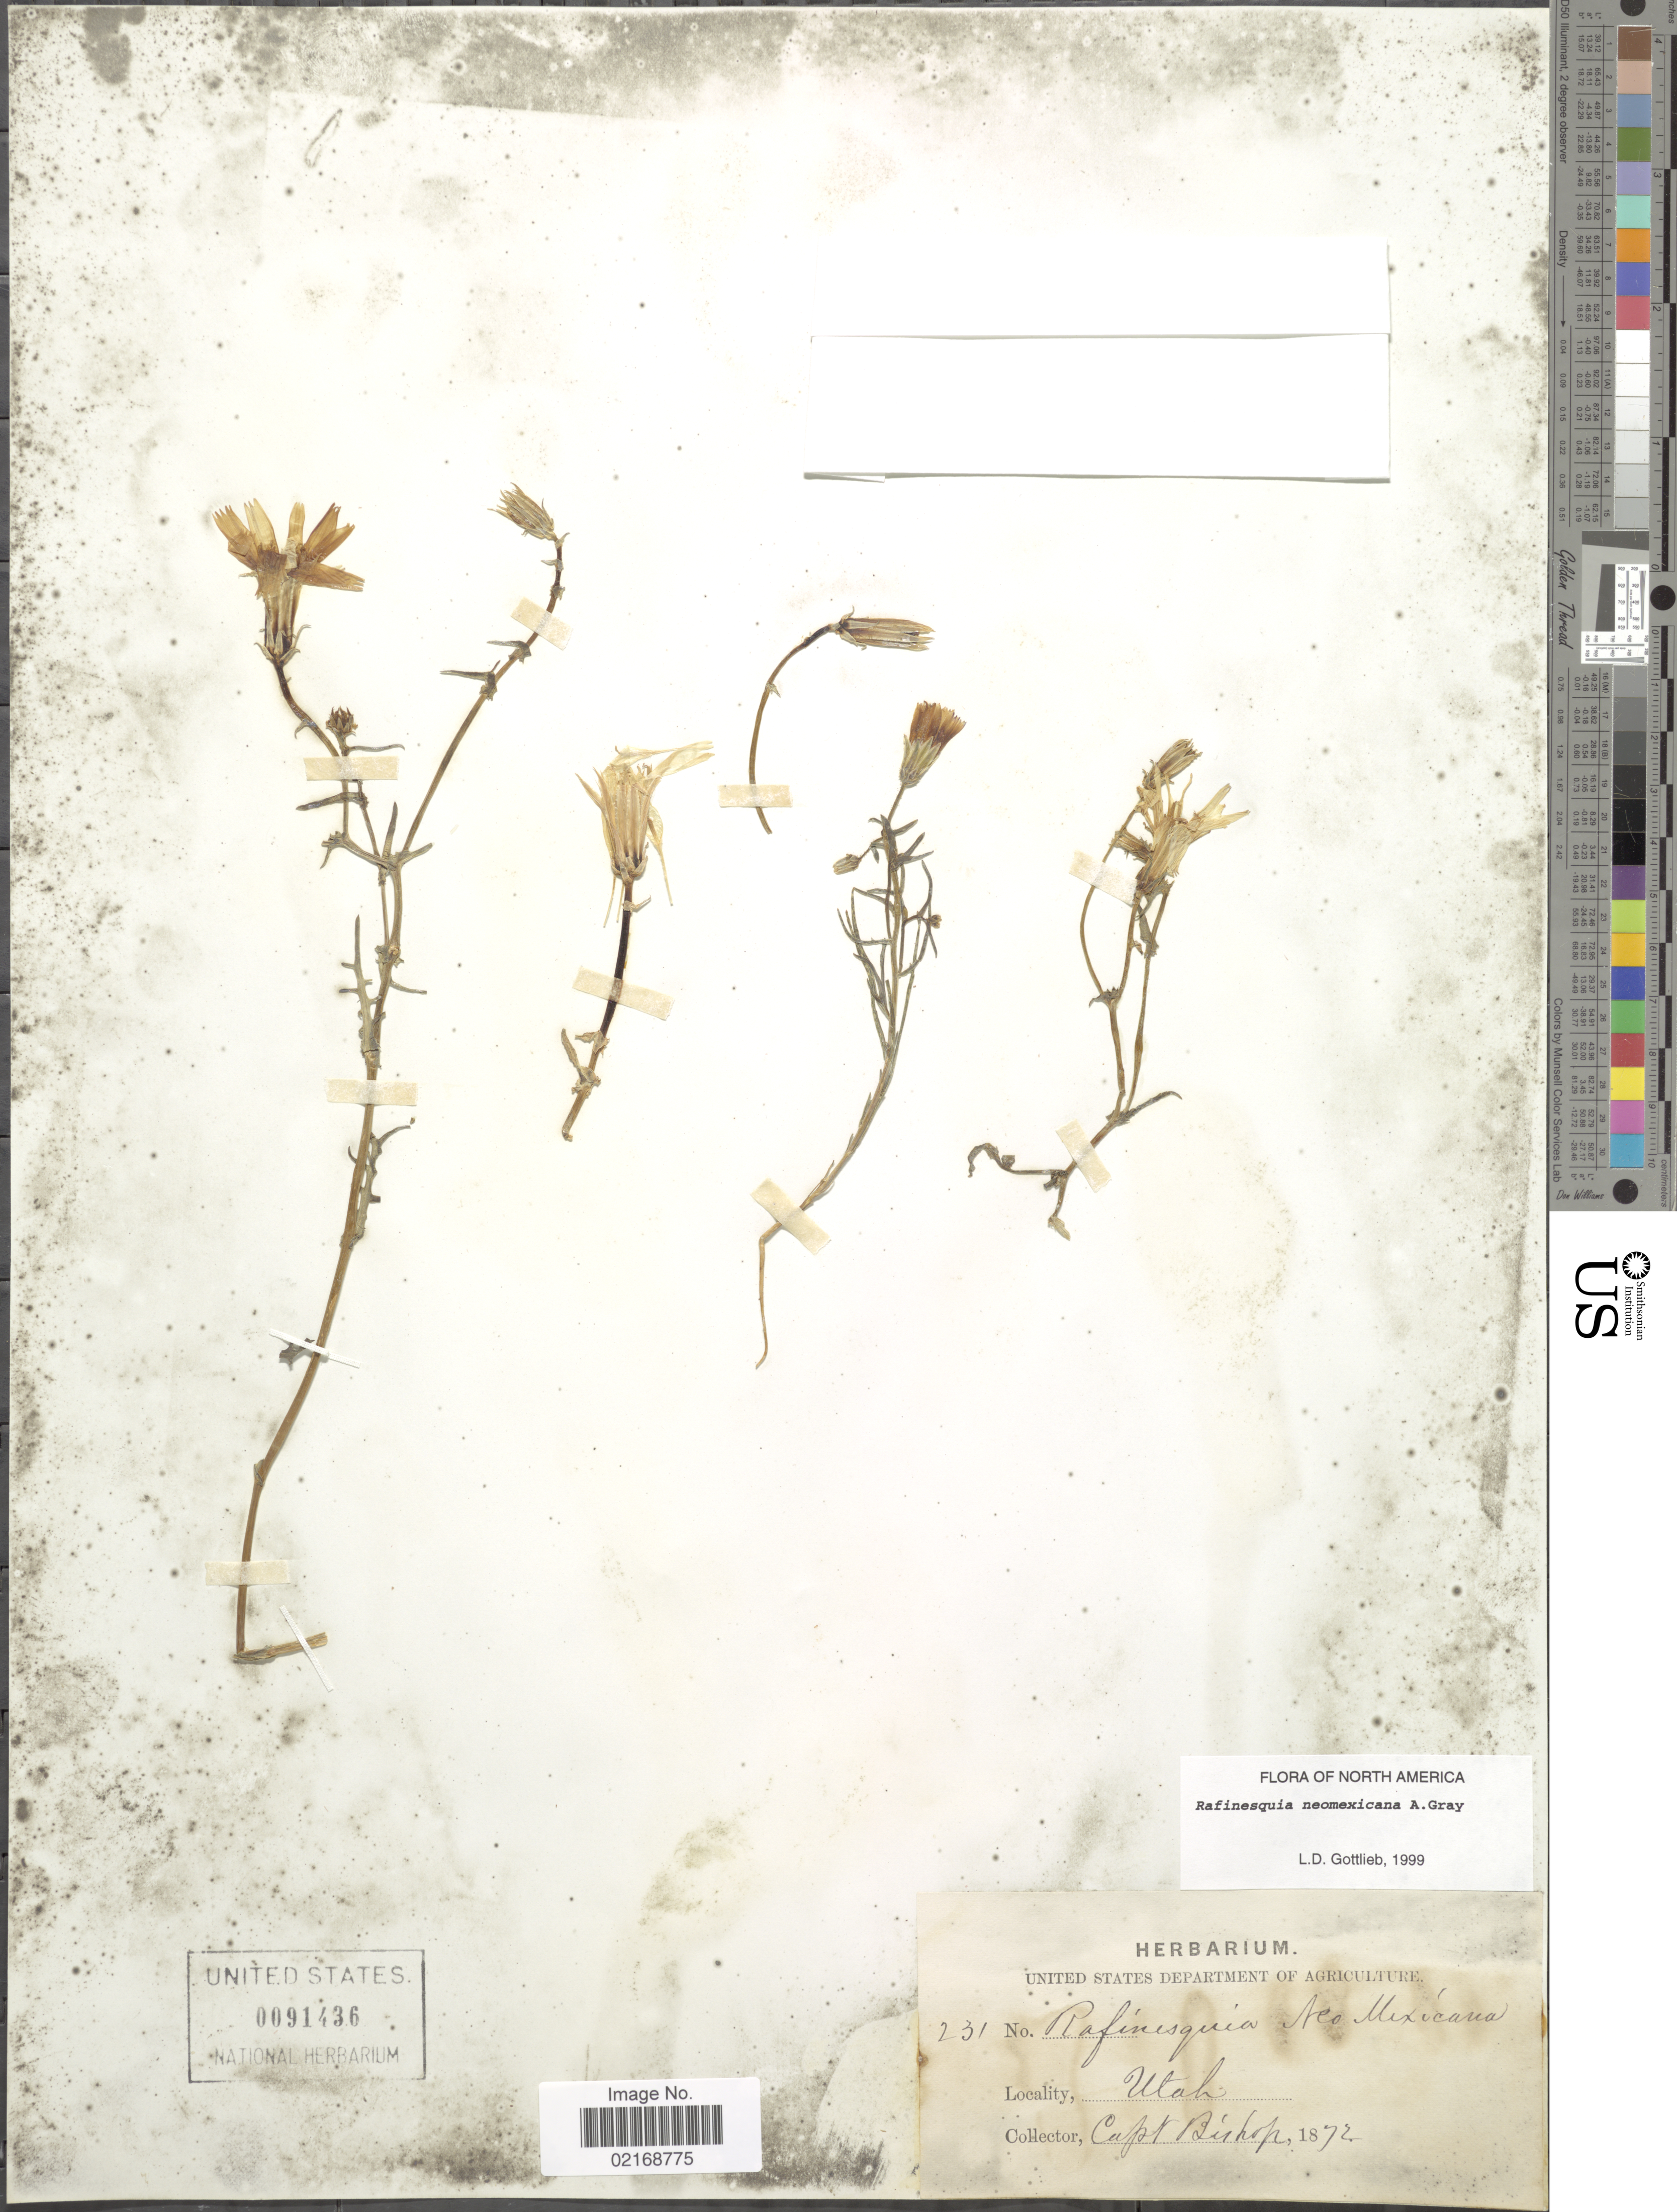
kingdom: Plantae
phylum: Tracheophyta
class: Magnoliopsida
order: Asterales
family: Asteraceae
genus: Rafinesquia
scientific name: Rafinesquia neomexicana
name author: A. Gray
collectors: F. M. Bishop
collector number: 213?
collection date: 1872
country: United States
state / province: Utah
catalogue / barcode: US 91436